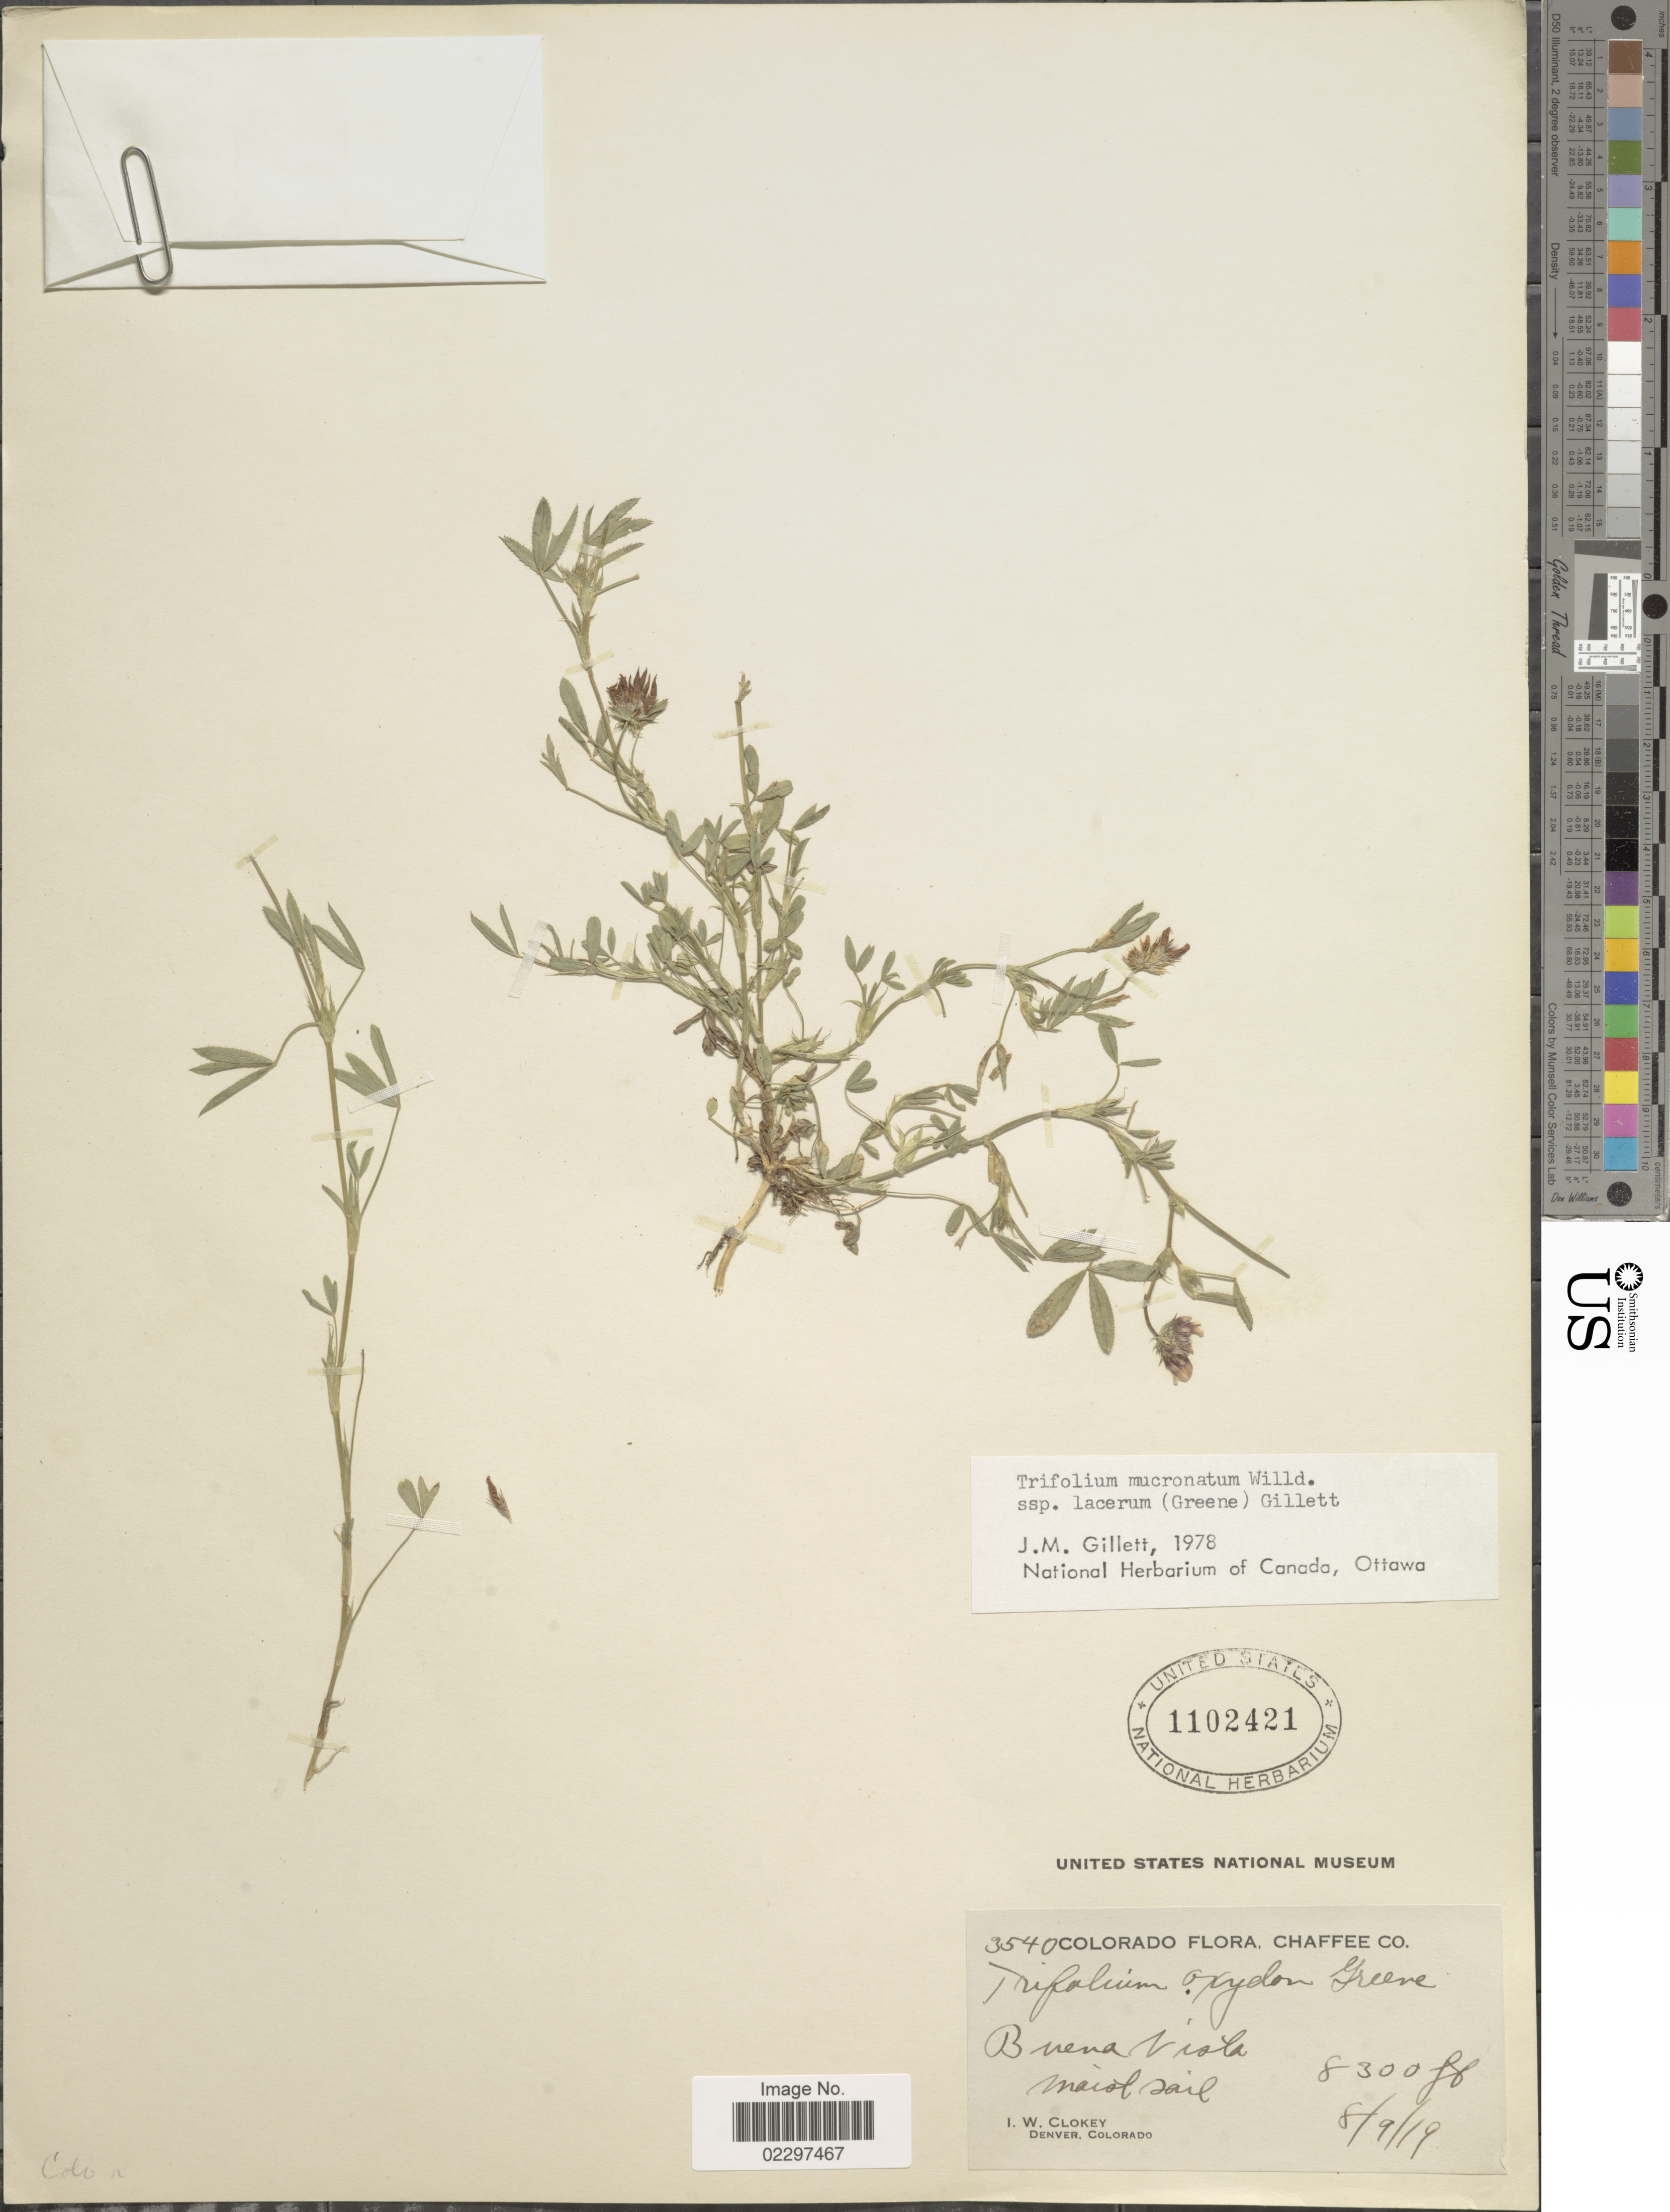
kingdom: Plantae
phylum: Tracheophyta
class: Magnoliopsida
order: Fabales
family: Fabaceae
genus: Trifolium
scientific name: Trifolium mucronatum subsp. lacerum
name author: Willd. ex Spreng.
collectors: I. W. Clokey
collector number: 3540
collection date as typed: Transcribed d/m/y: 9/8/19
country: United States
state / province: Colorado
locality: Chaffee Co. Buena Vista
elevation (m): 2530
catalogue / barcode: US 1102421